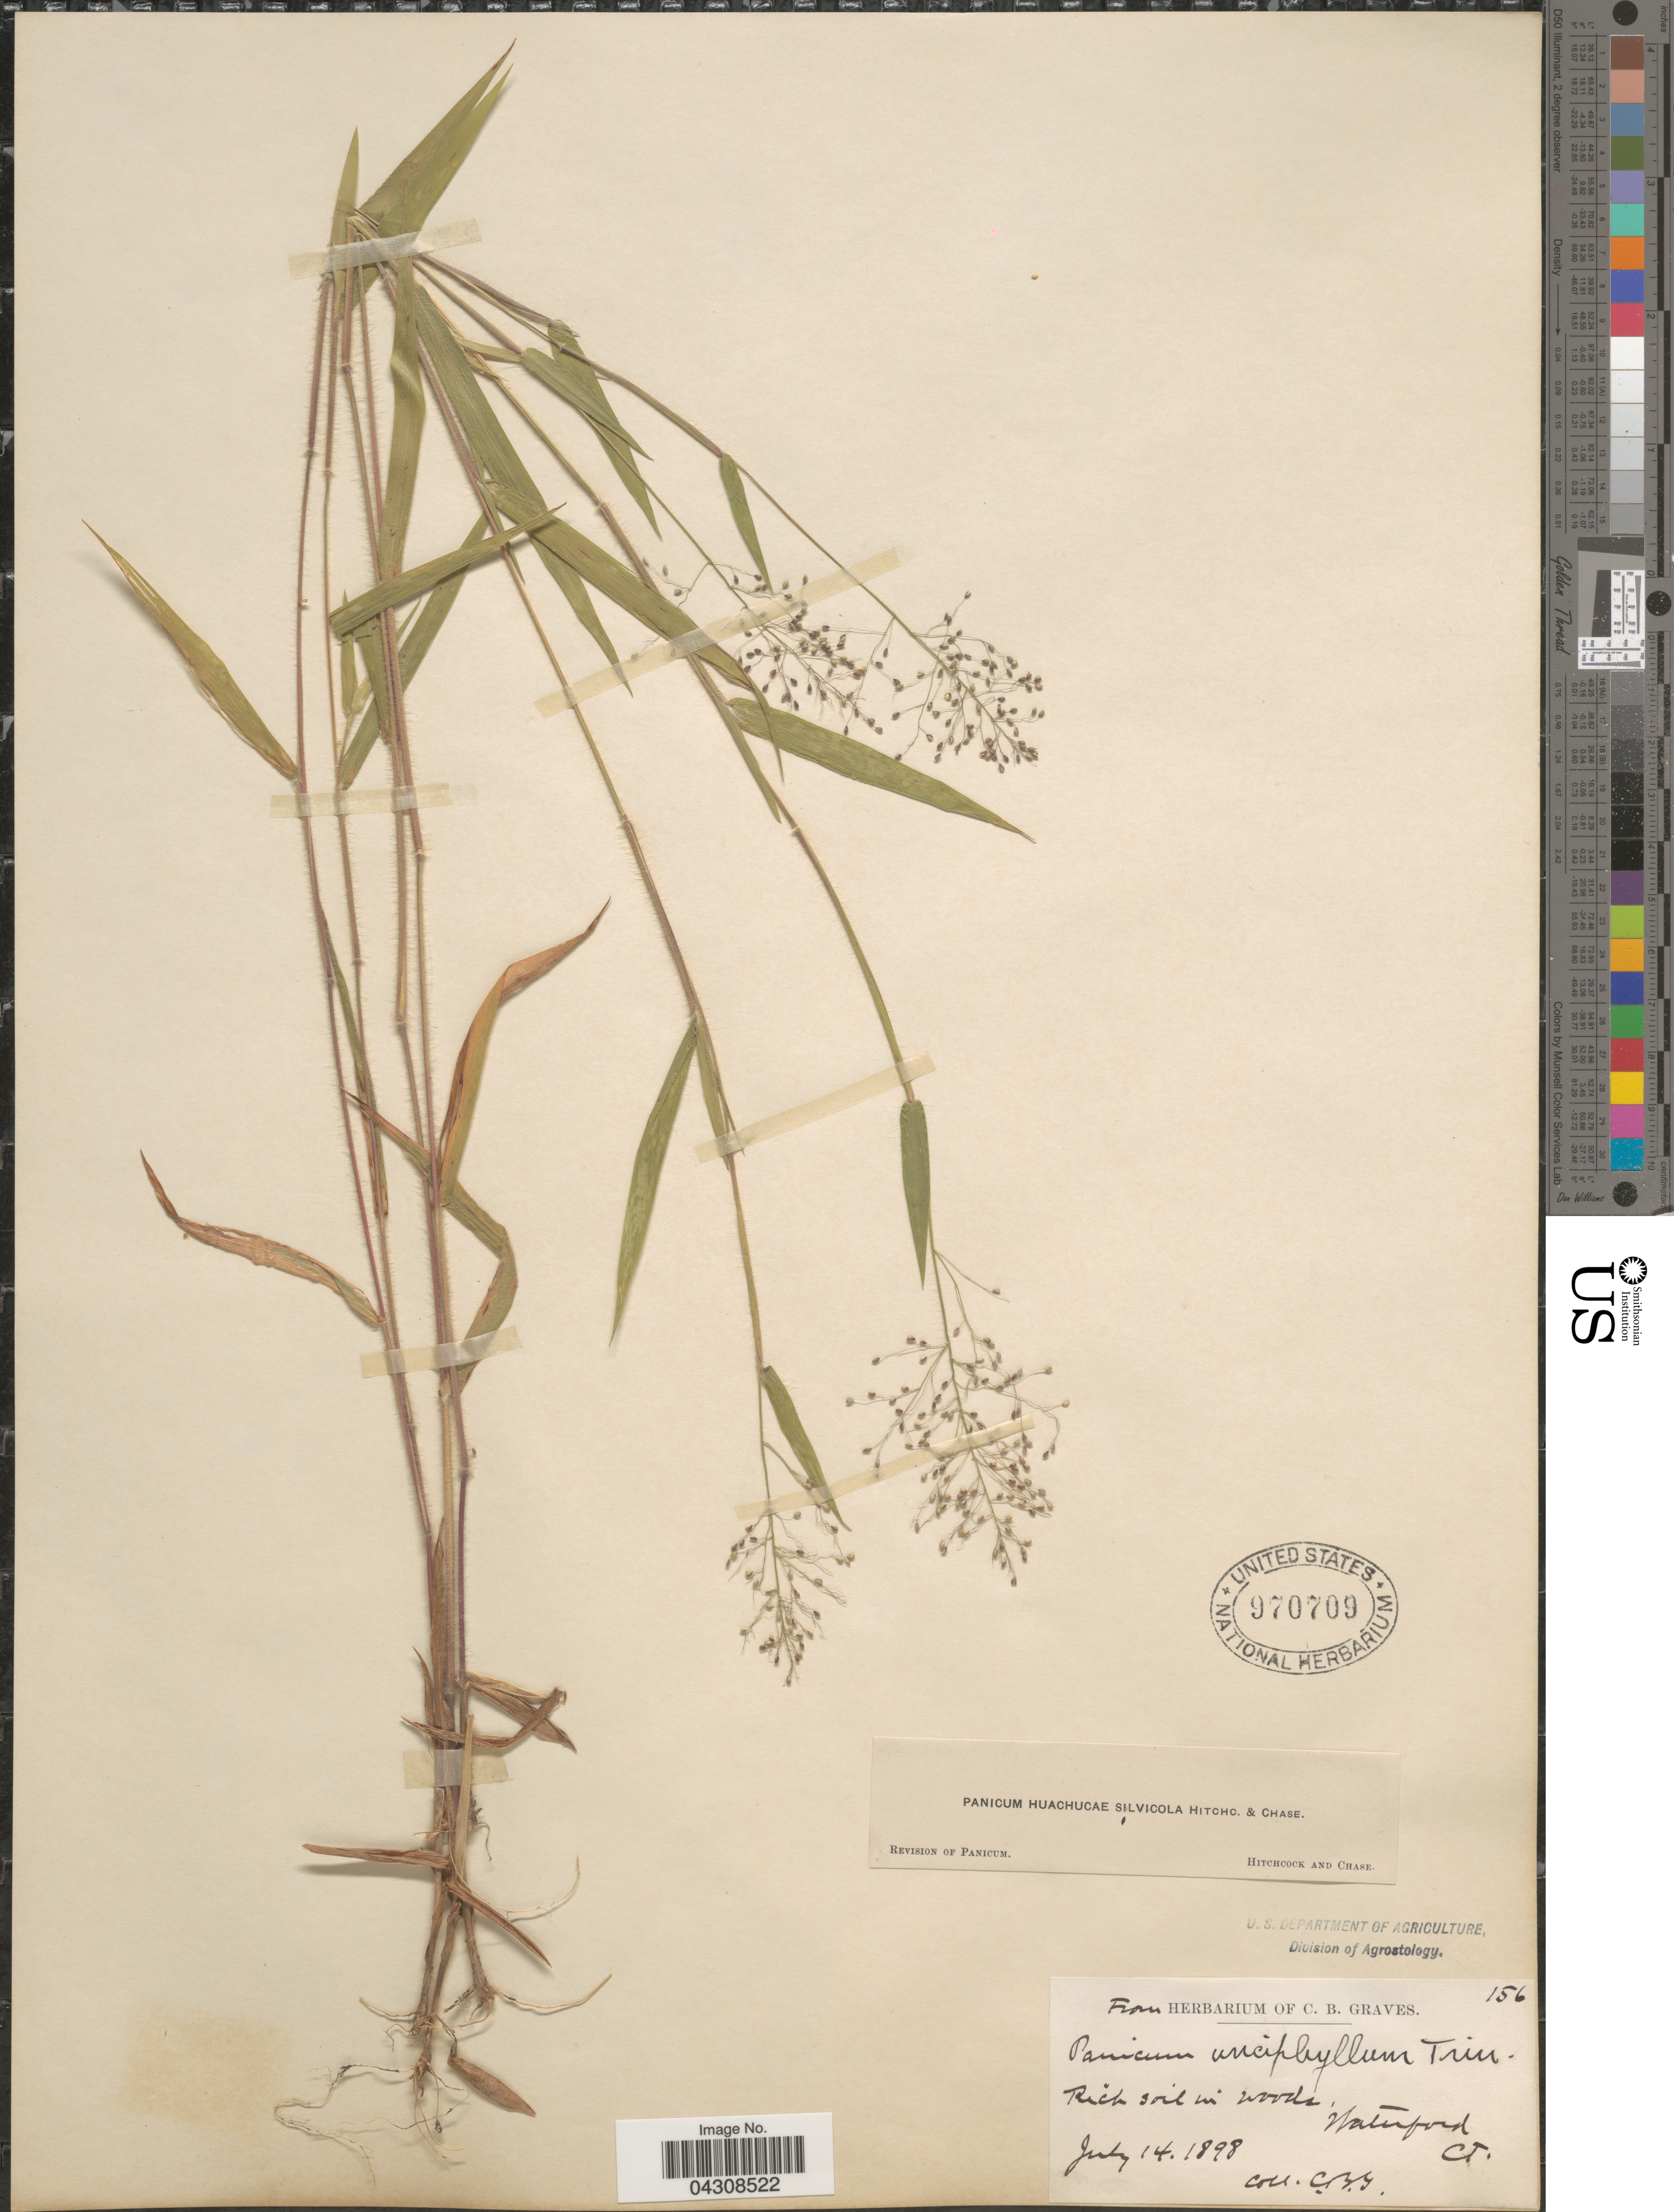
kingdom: Plantae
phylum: Tracheophyta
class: Liliopsida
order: Poales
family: Poaceae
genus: Dichanthelium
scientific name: Dichanthelium acuminatum var. acuminatum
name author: (Sw.) Gould & C.A. Clark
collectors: C. Graves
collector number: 156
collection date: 1898-07-14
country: United States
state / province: Connecticut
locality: Rich soil in woods. Waterford.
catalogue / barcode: US 970709